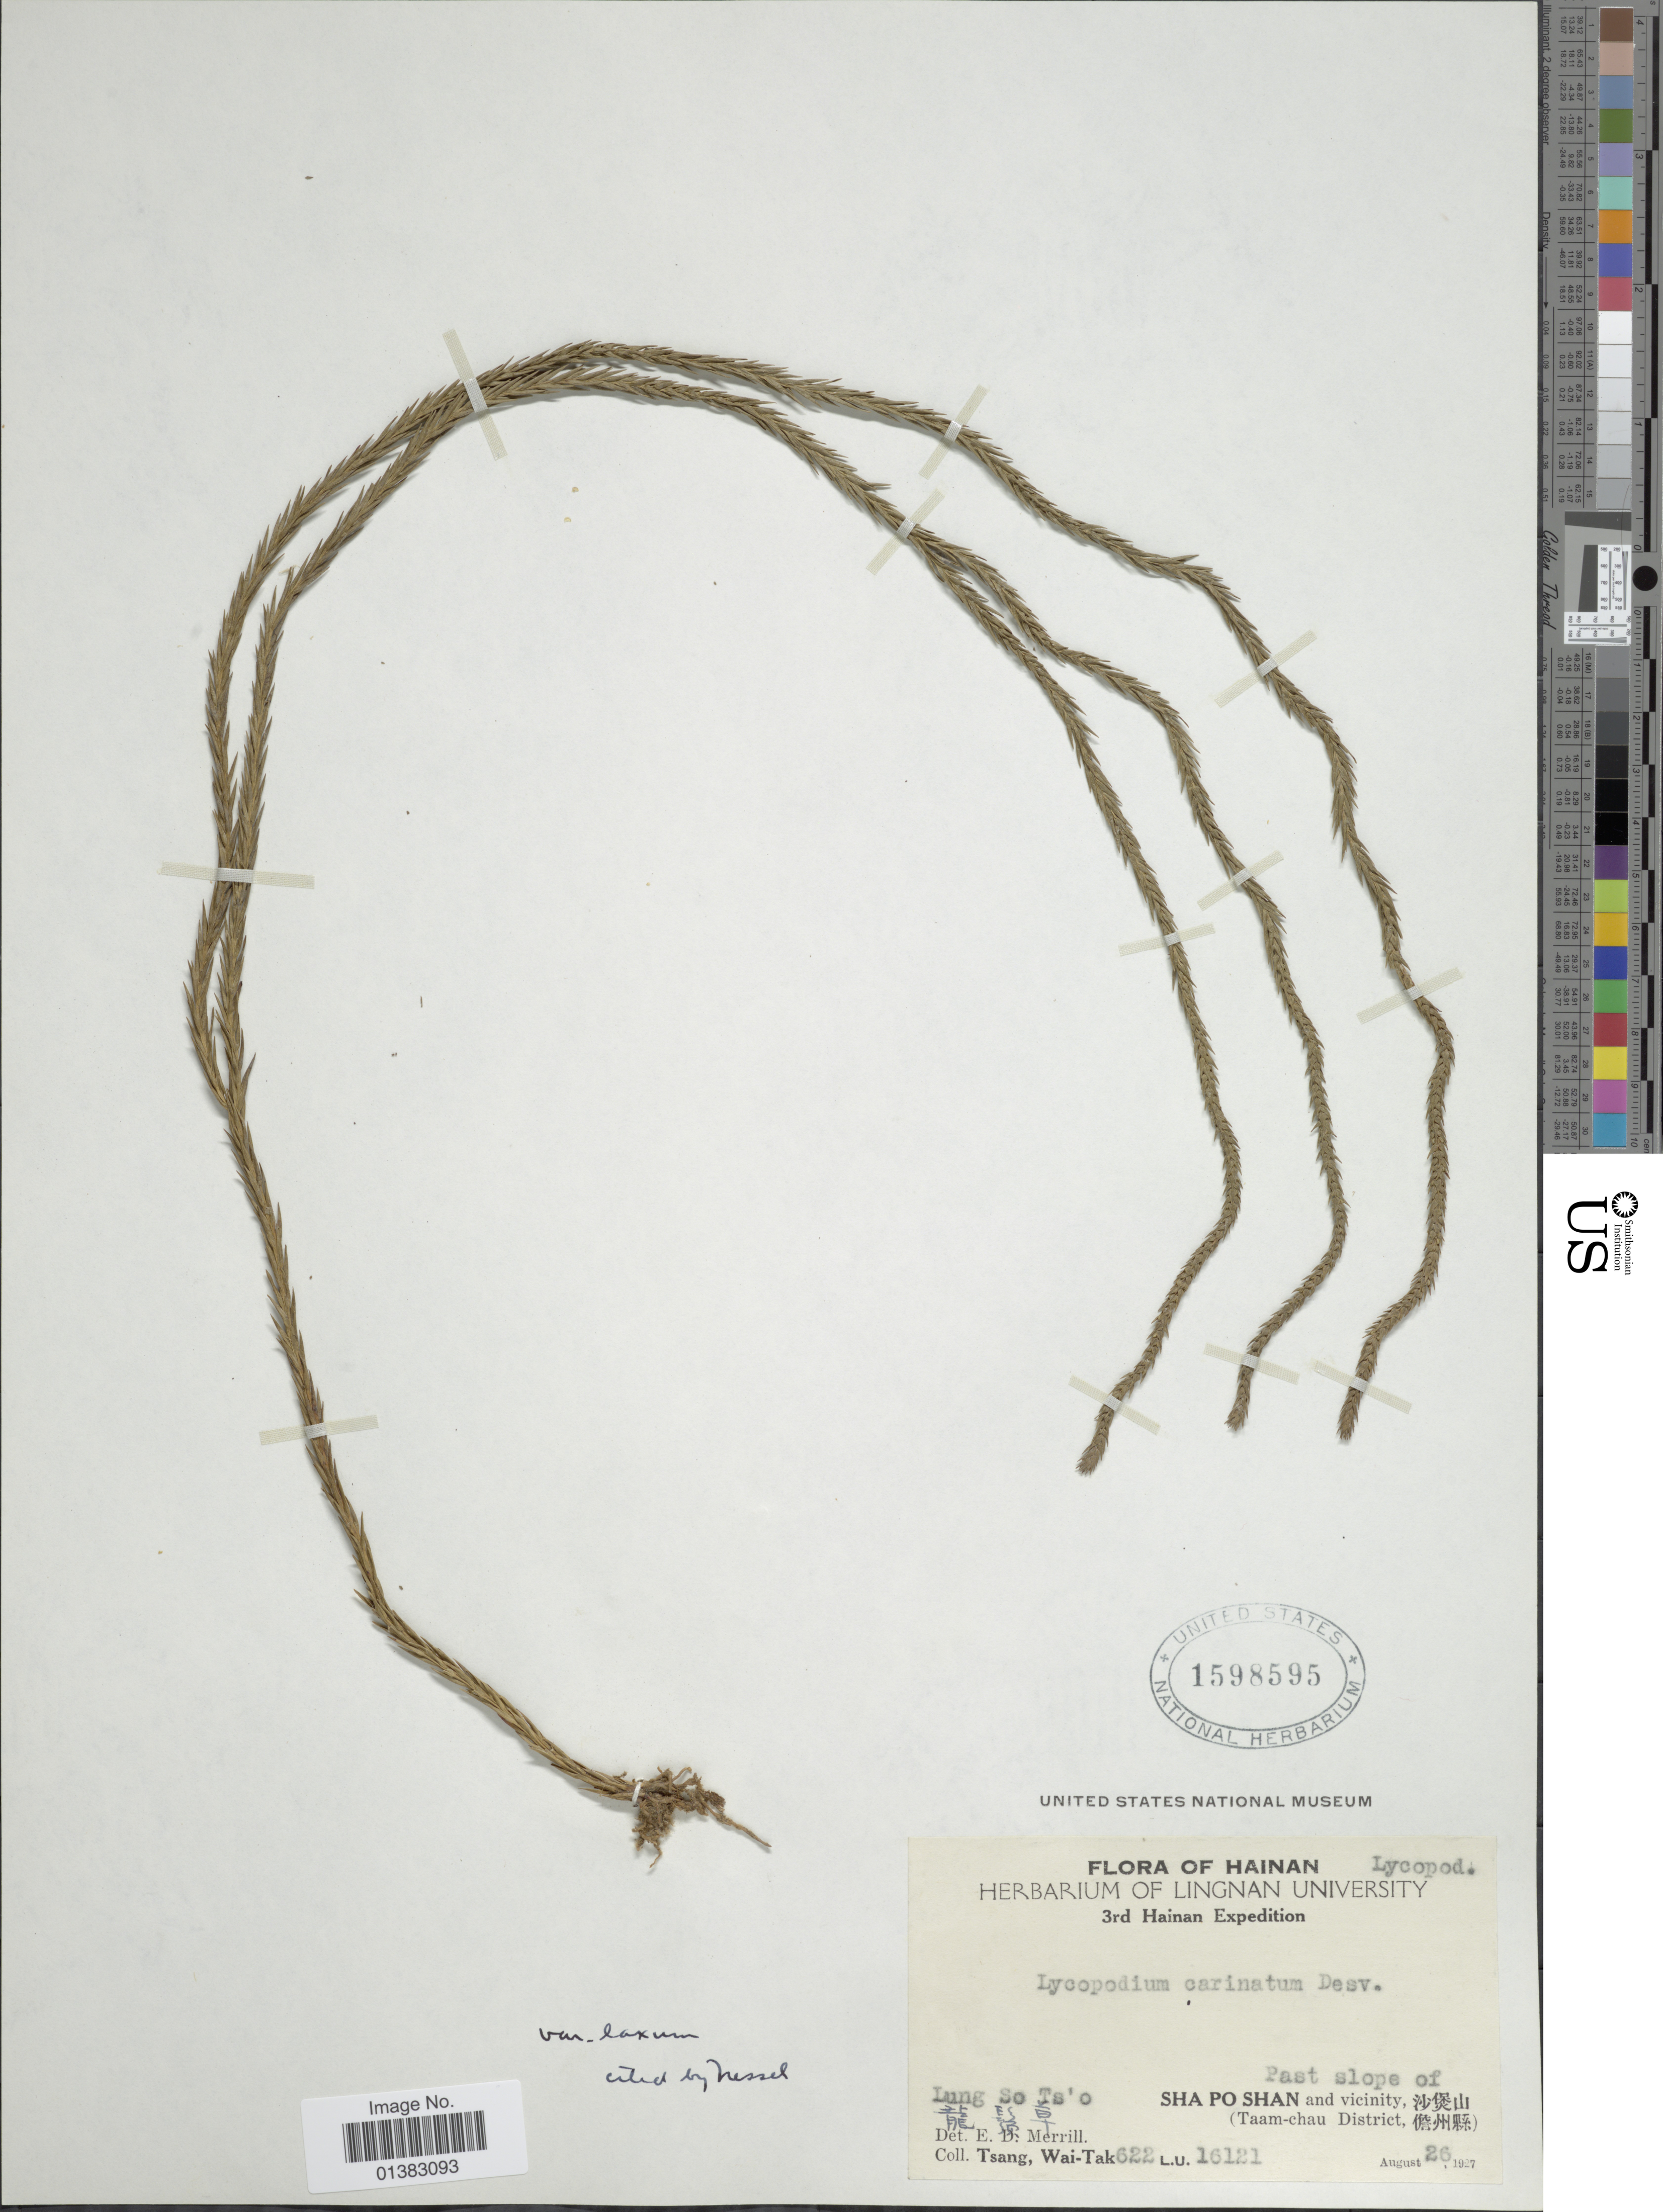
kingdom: Plantae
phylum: Tracheophyta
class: Lycopodiopsida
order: Lycopodiales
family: Lycopodiaceae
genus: Phlegmariurus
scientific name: Phlegmariurus carinatus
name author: (Desv.) Ching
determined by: Field, A. R.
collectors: W. T. Tsang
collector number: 622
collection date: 1927-08-26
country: China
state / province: Hainan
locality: Yazhou District; Sha Po Shan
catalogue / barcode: US 1598595